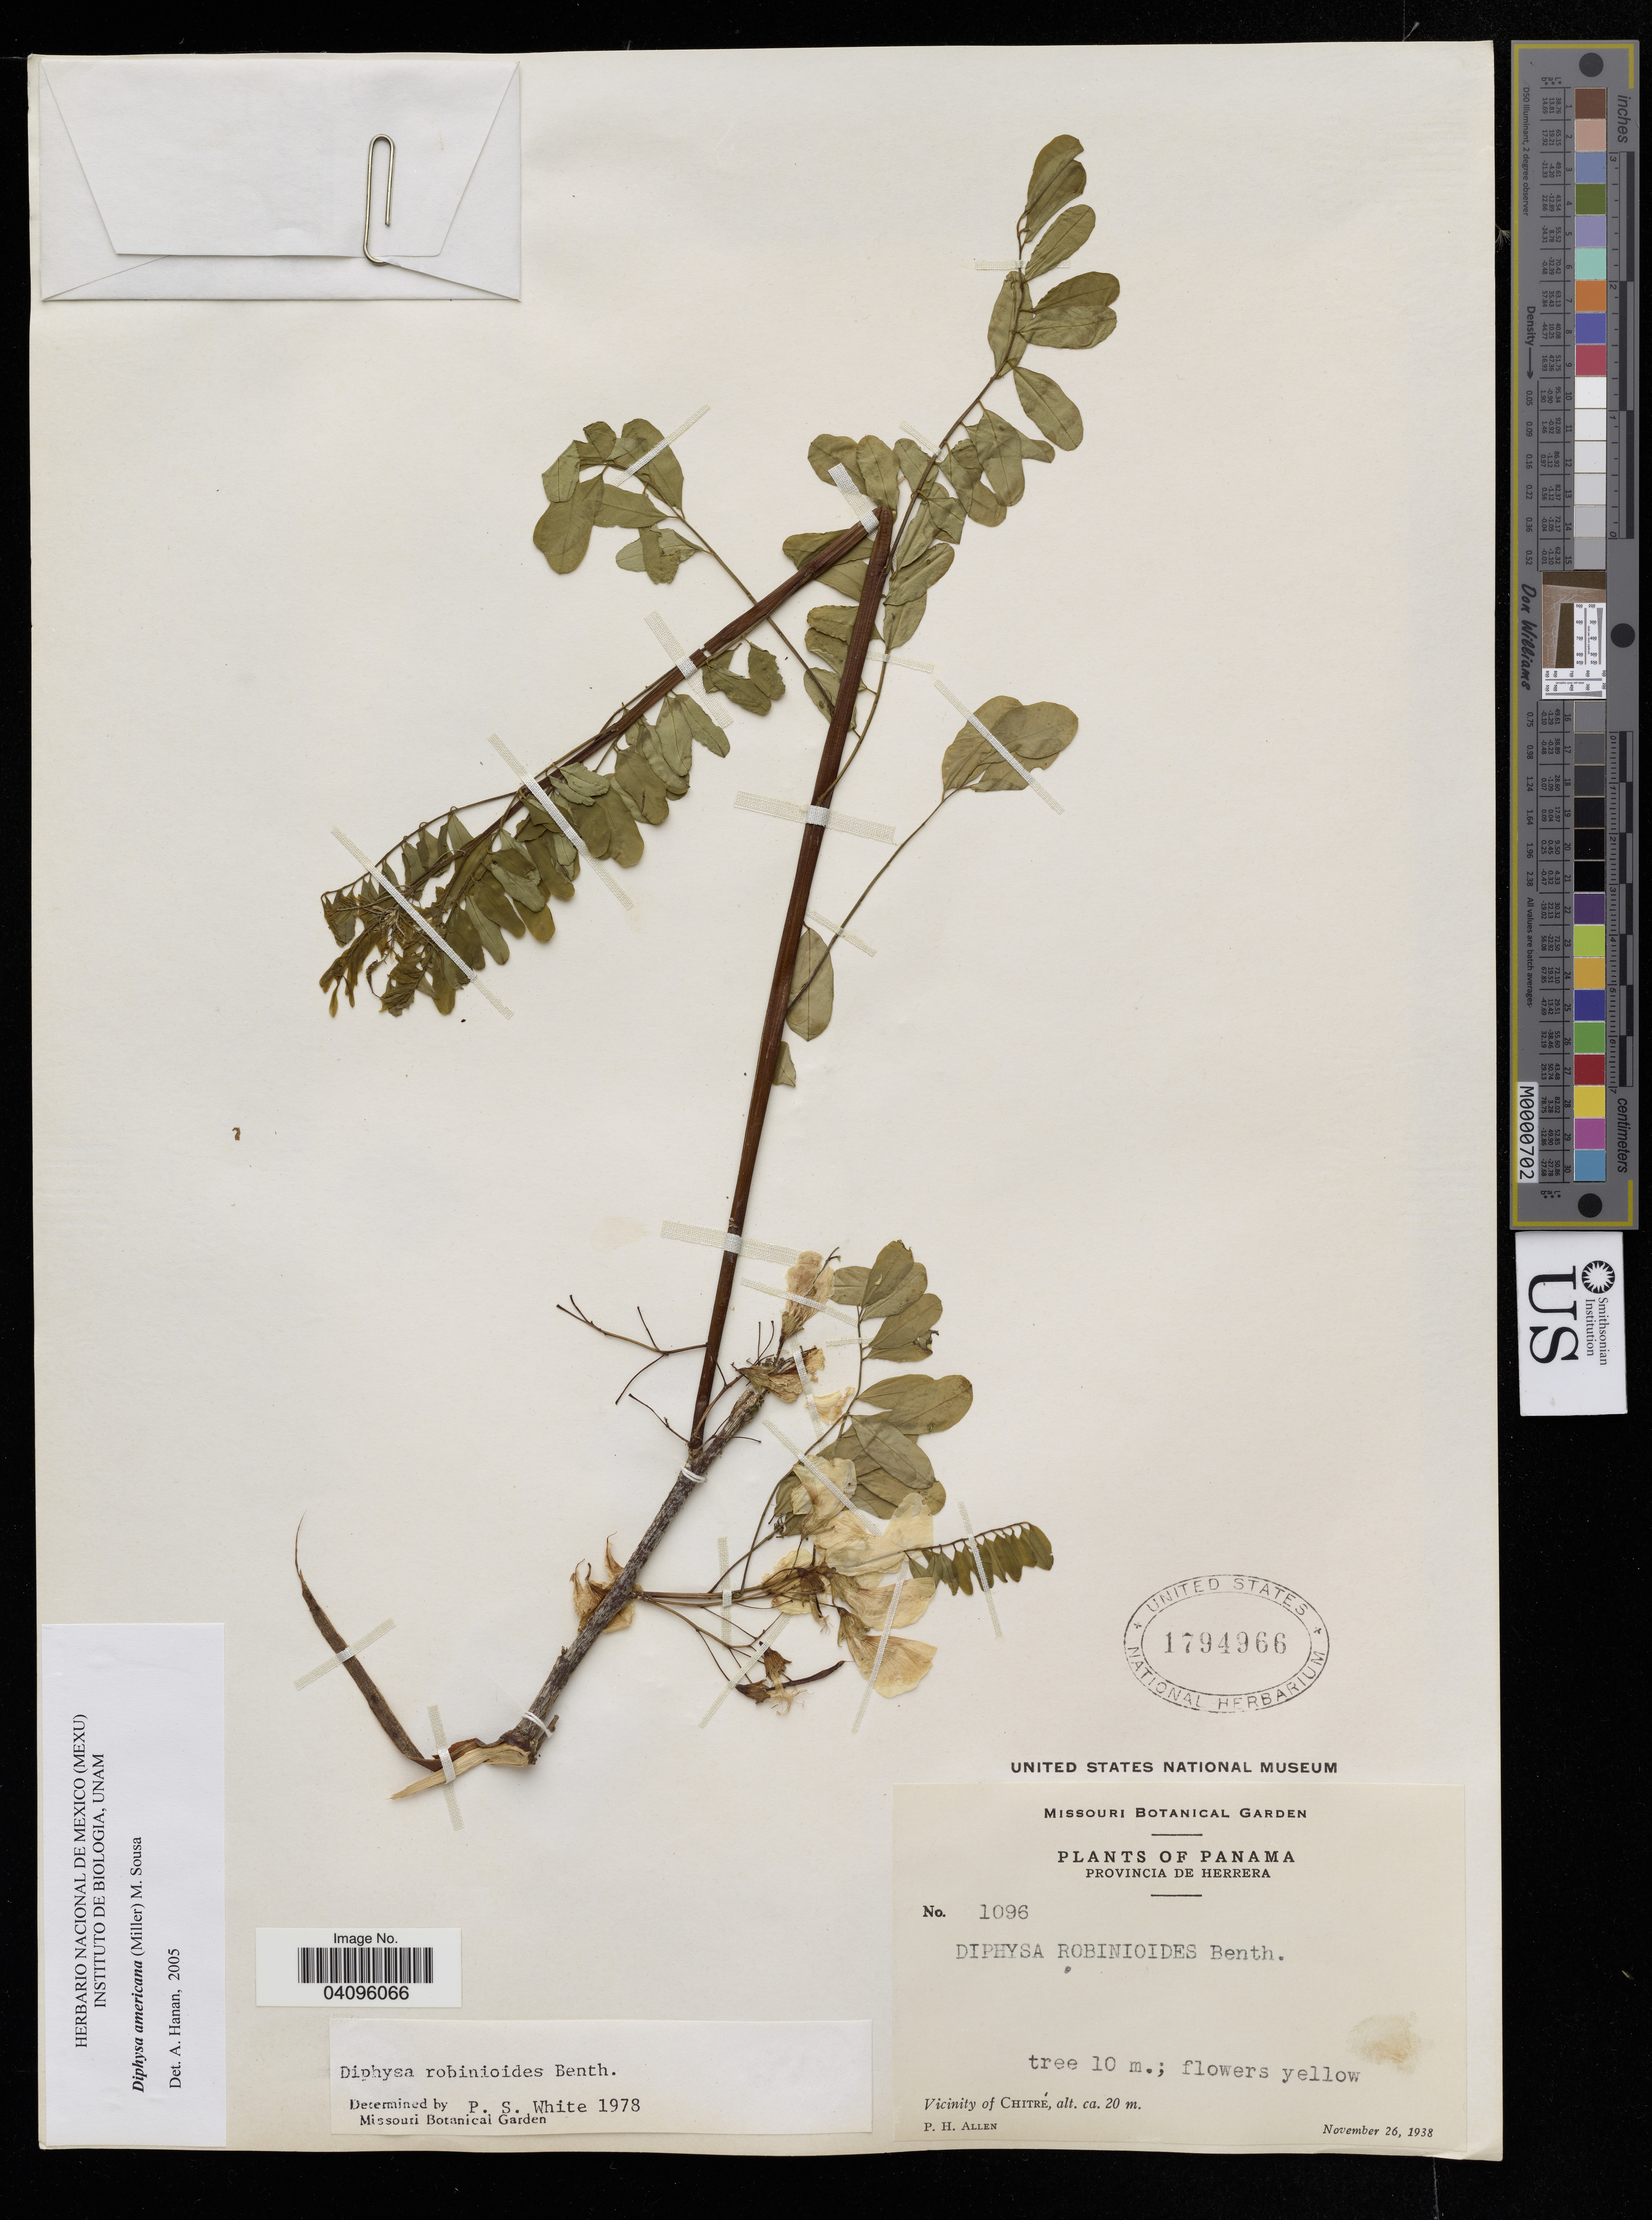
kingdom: Plantae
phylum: Tracheophyta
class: Magnoliopsida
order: Fabales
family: Fabaceae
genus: Diphysa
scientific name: Diphysa americana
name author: (Mill.) M. Sousa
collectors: P. H. Allen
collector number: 1096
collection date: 1938-11-26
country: Panama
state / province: Herrera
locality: Vicinity of Chitré.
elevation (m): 20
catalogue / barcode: US 1794966